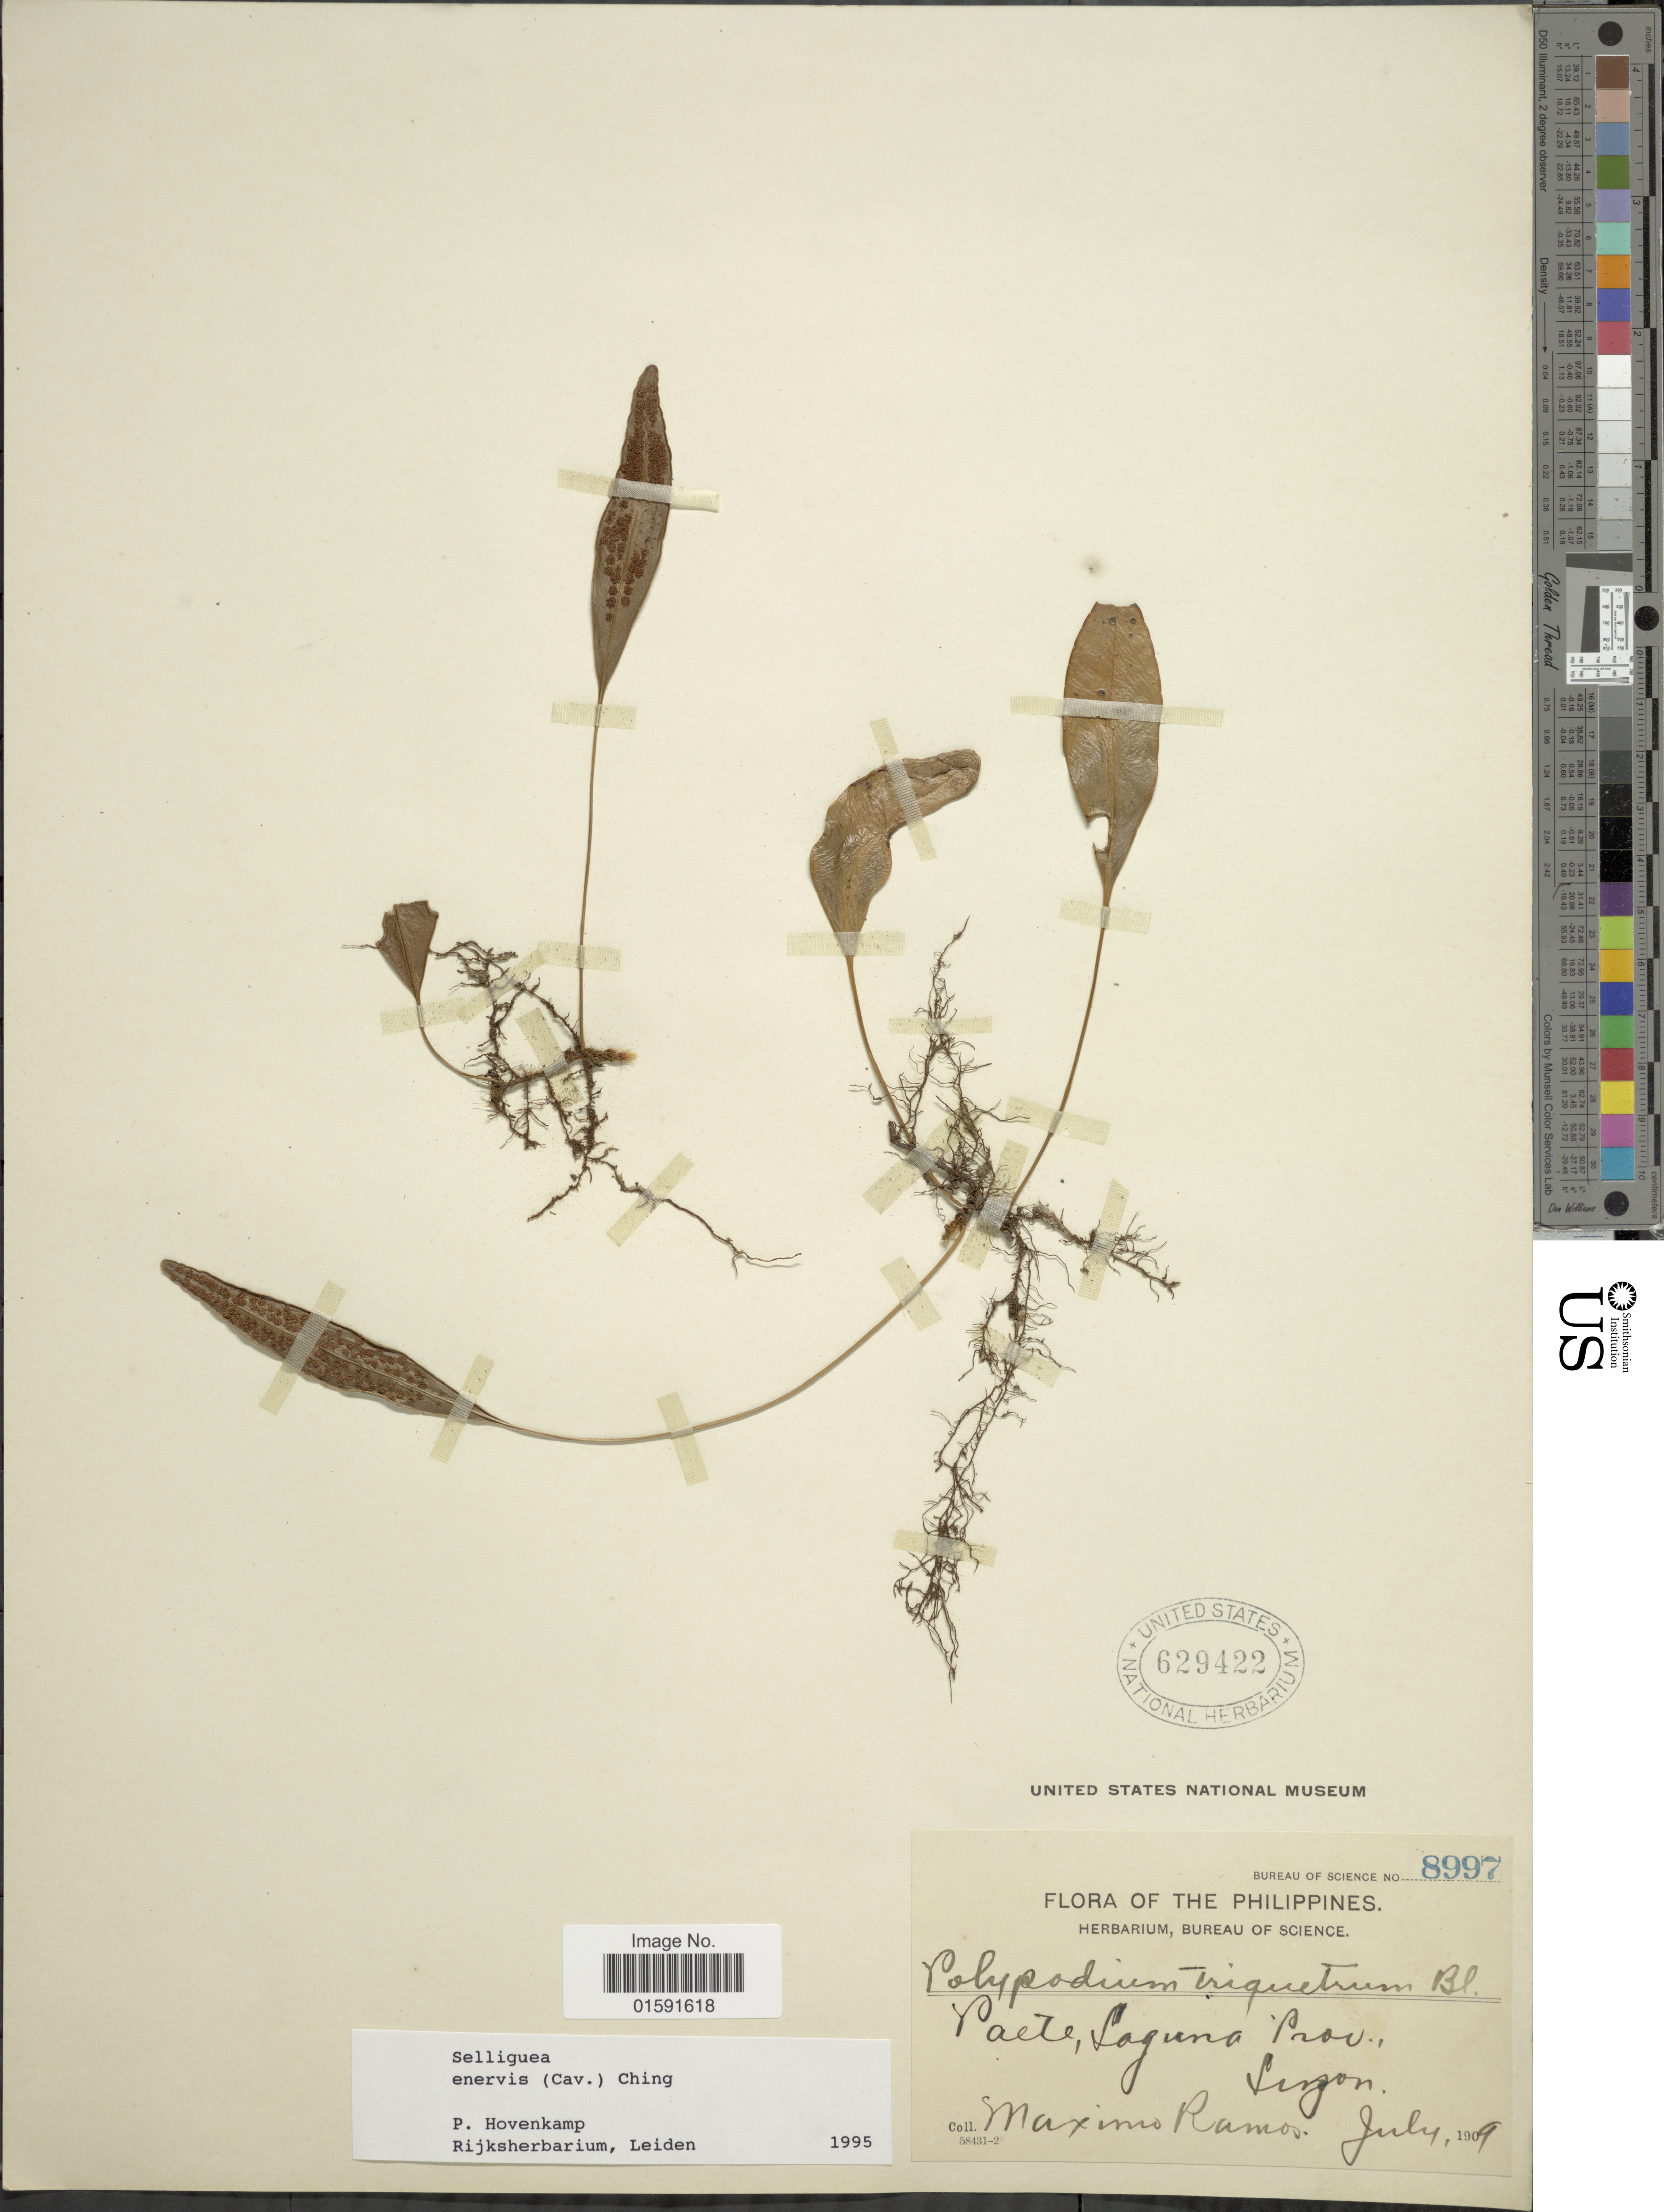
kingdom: Plantae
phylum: Tracheophyta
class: Polypodiopsida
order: Polypodiales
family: Polypodiaceae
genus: Selliguea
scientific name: Selliguea enervis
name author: (Cav.) Ching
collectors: M. Ramos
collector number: Bureau of Science 8997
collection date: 1909-07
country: Philippines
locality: Paete, Laguna Prov., Luzon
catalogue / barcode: US 629422